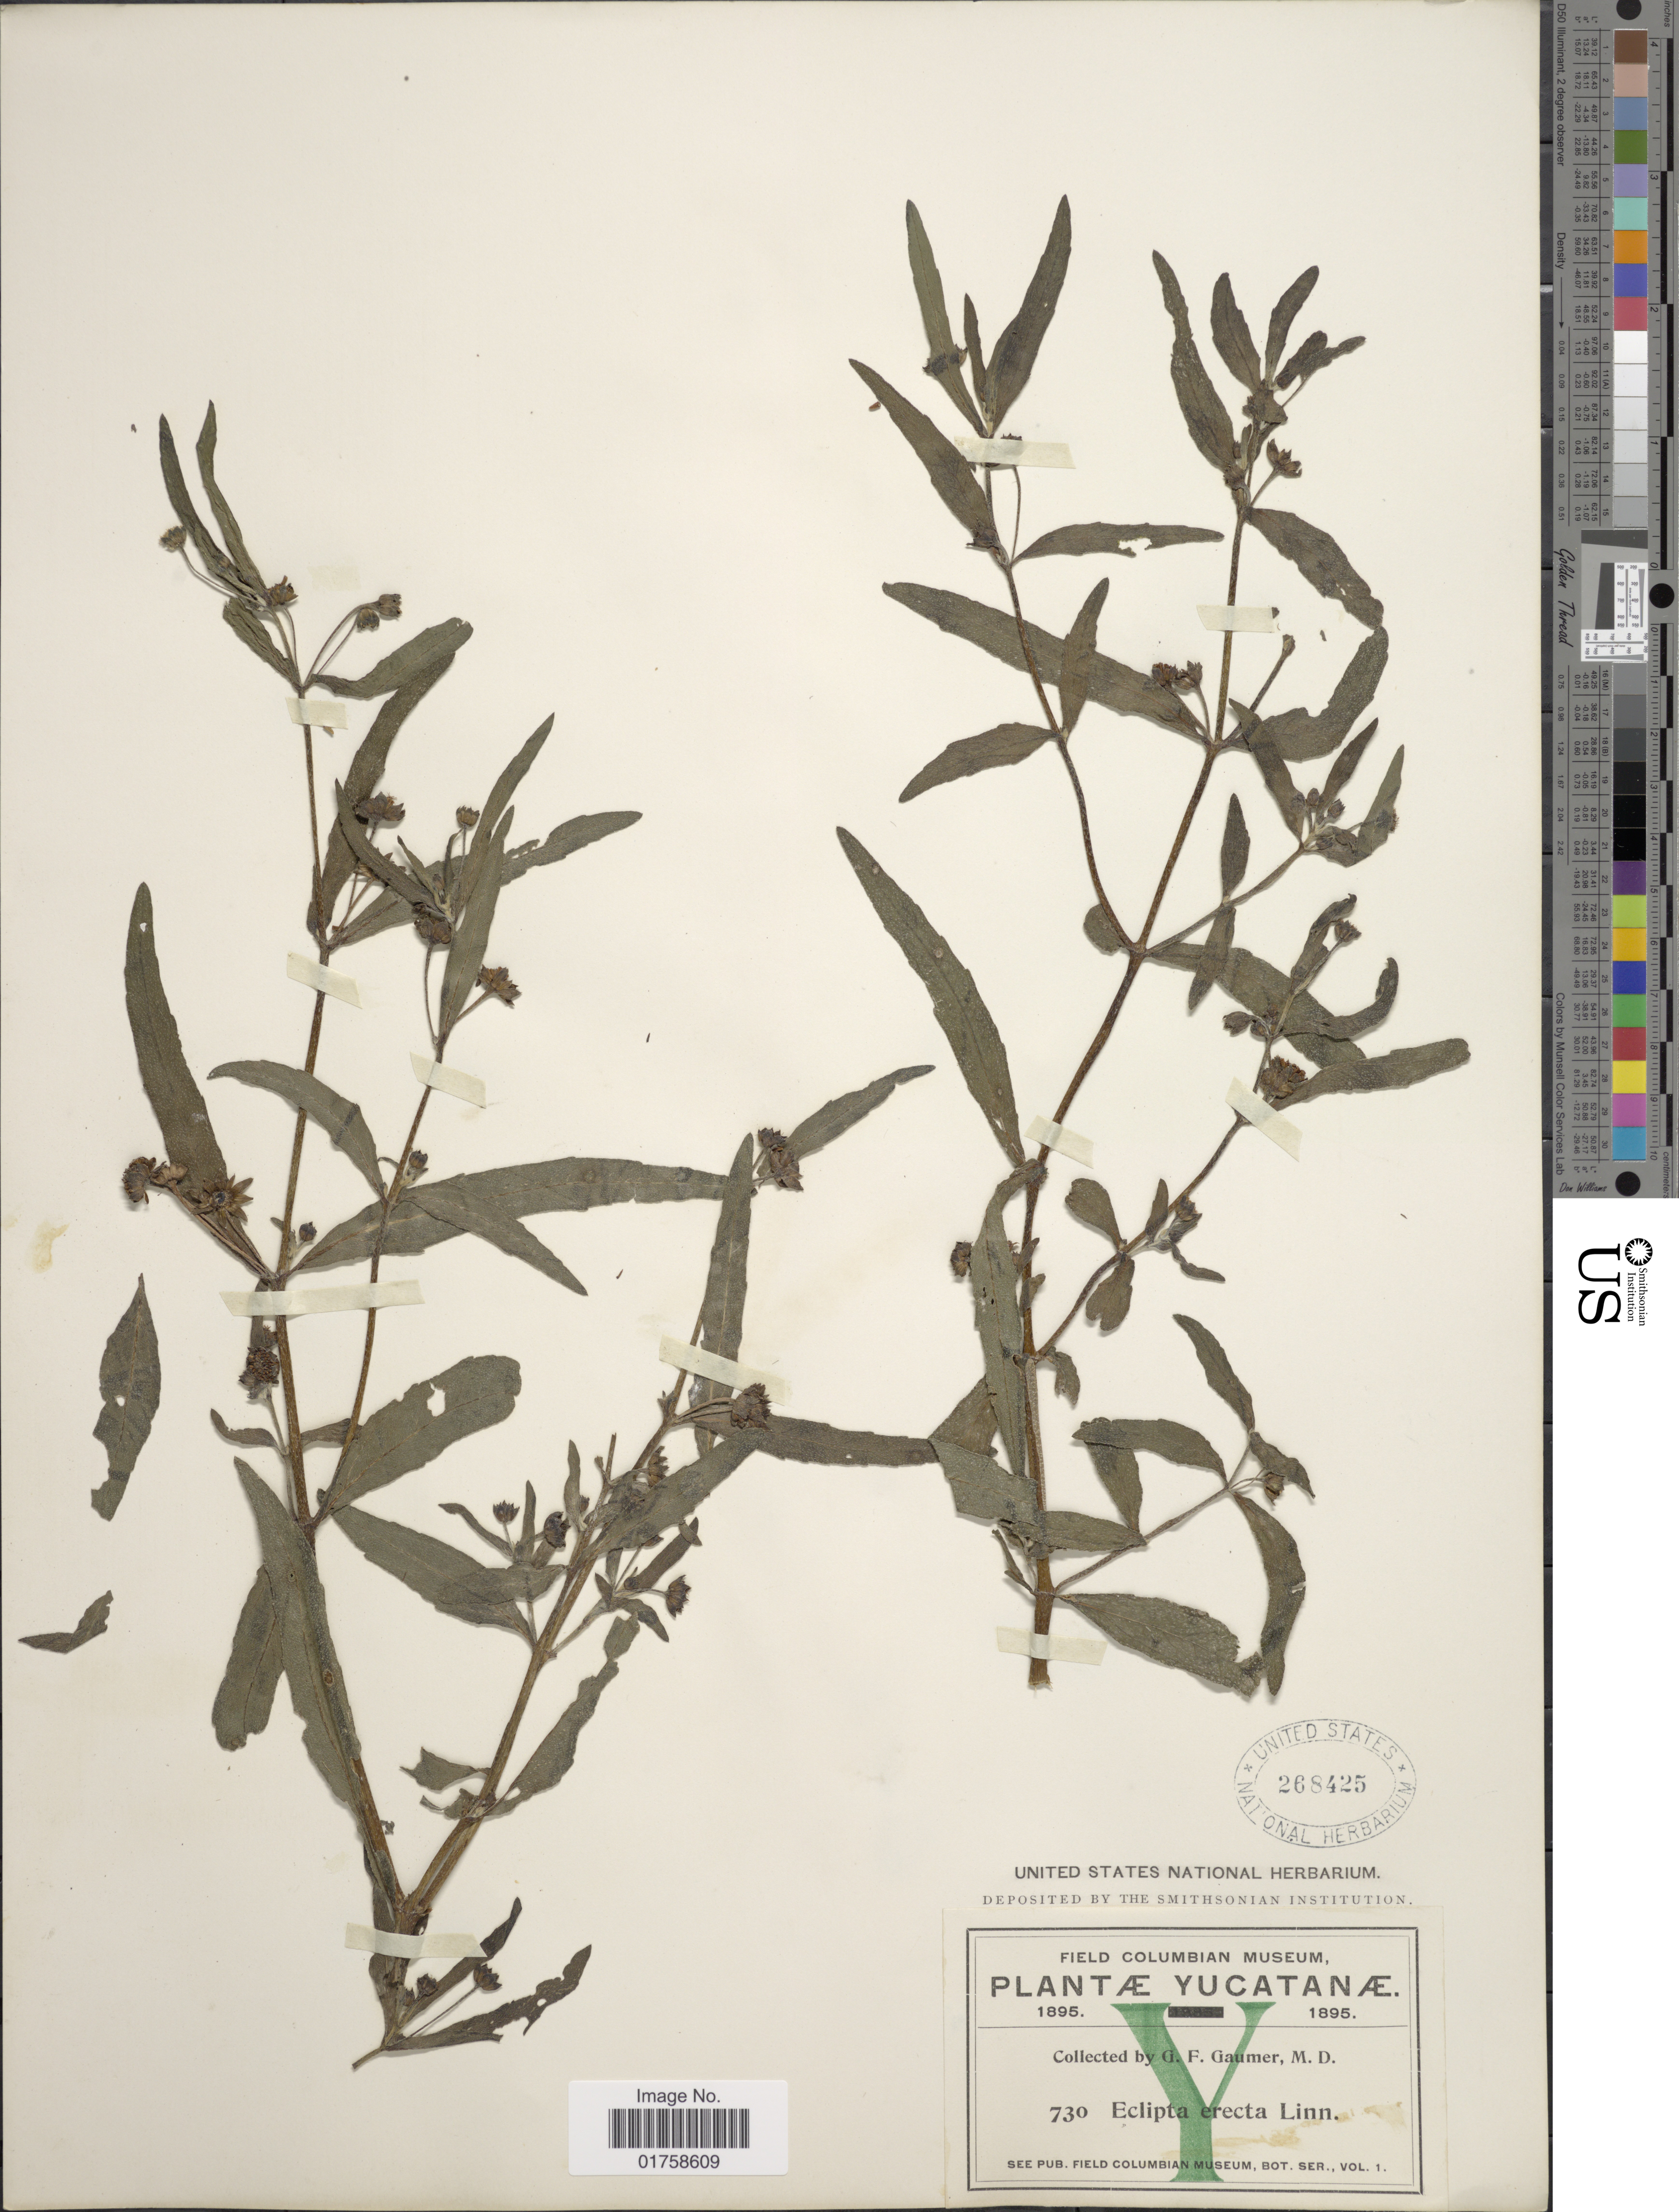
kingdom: Plantae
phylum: Tracheophyta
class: Magnoliopsida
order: Asterales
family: Asteraceae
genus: Eclipta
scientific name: Eclipta erecta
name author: L.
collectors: G. F. Gaumer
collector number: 730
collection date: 1895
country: Mexico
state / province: Yucatán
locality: Yucatánæ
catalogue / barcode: US 268425